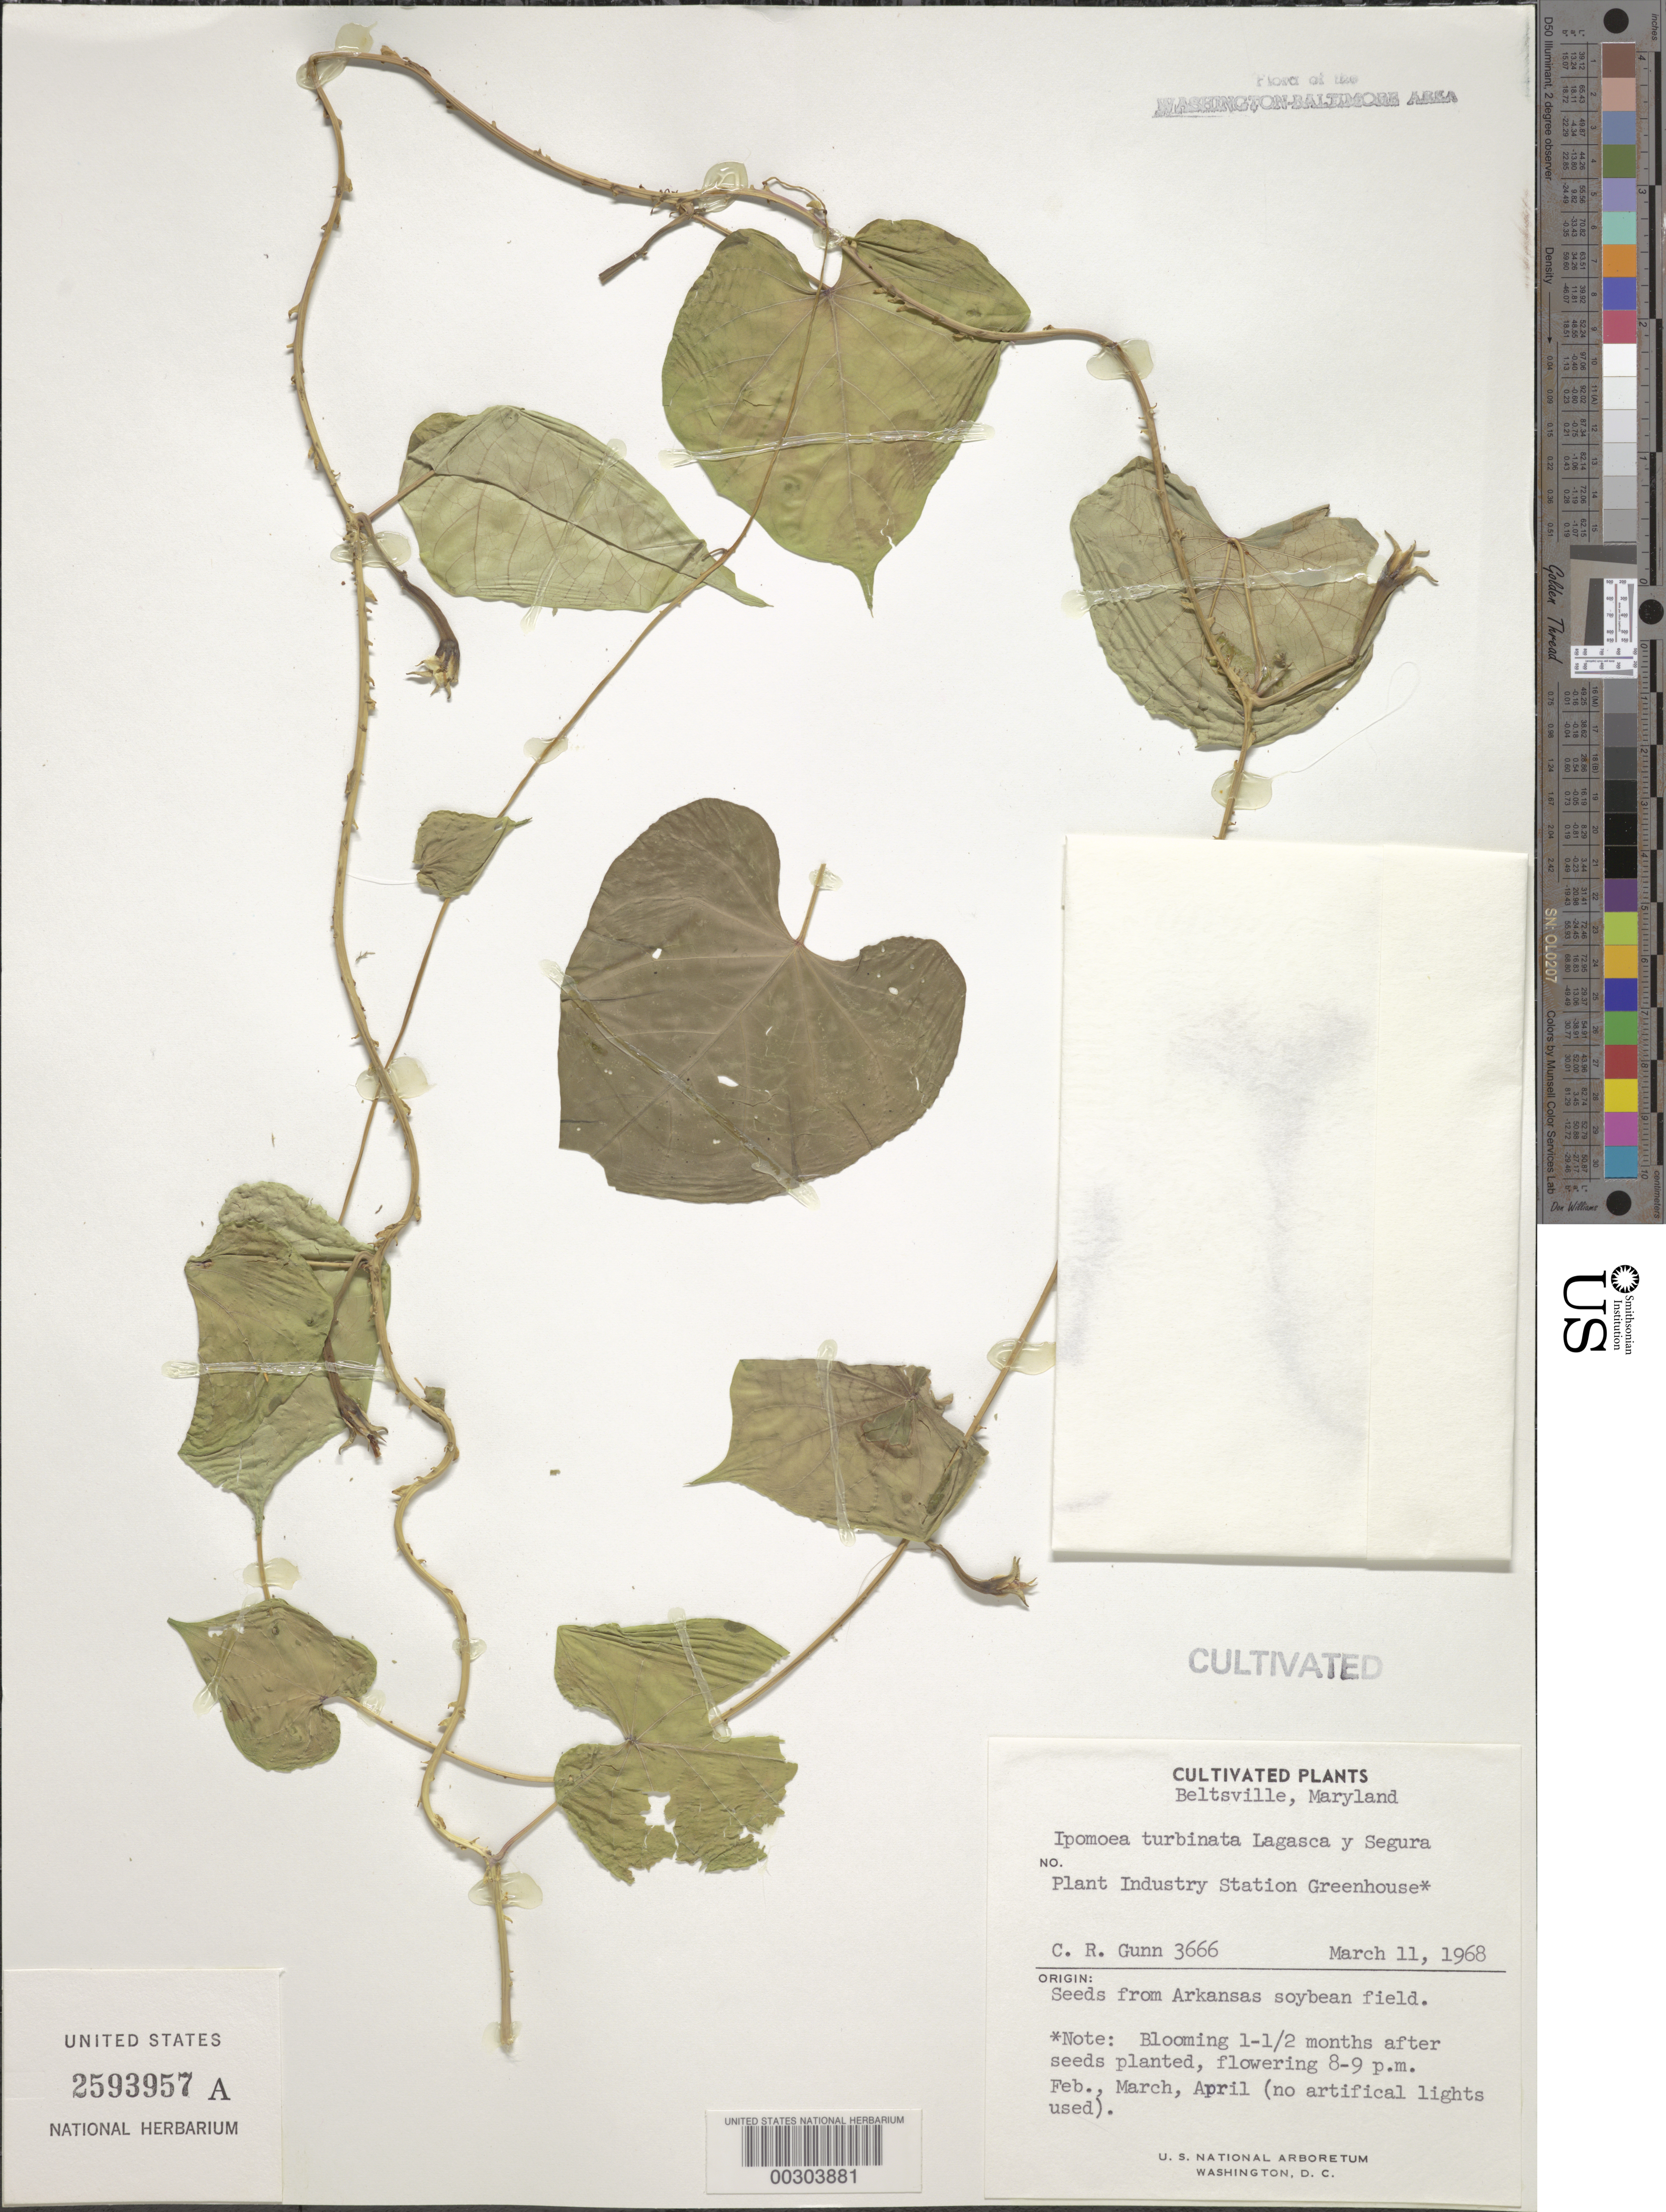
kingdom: Plantae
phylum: Tracheophyta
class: Magnoliopsida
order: Solanales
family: Convolvulaceae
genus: Ipomoea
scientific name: Ipomoea turbinata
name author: Lag.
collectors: C. R. Gunn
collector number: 3666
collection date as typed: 11 Mar 1968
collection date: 1968-03-11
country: United States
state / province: Maryland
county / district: Prince George's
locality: Beltsville, Plant Industry Station Greenhouse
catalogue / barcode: US 2593957A